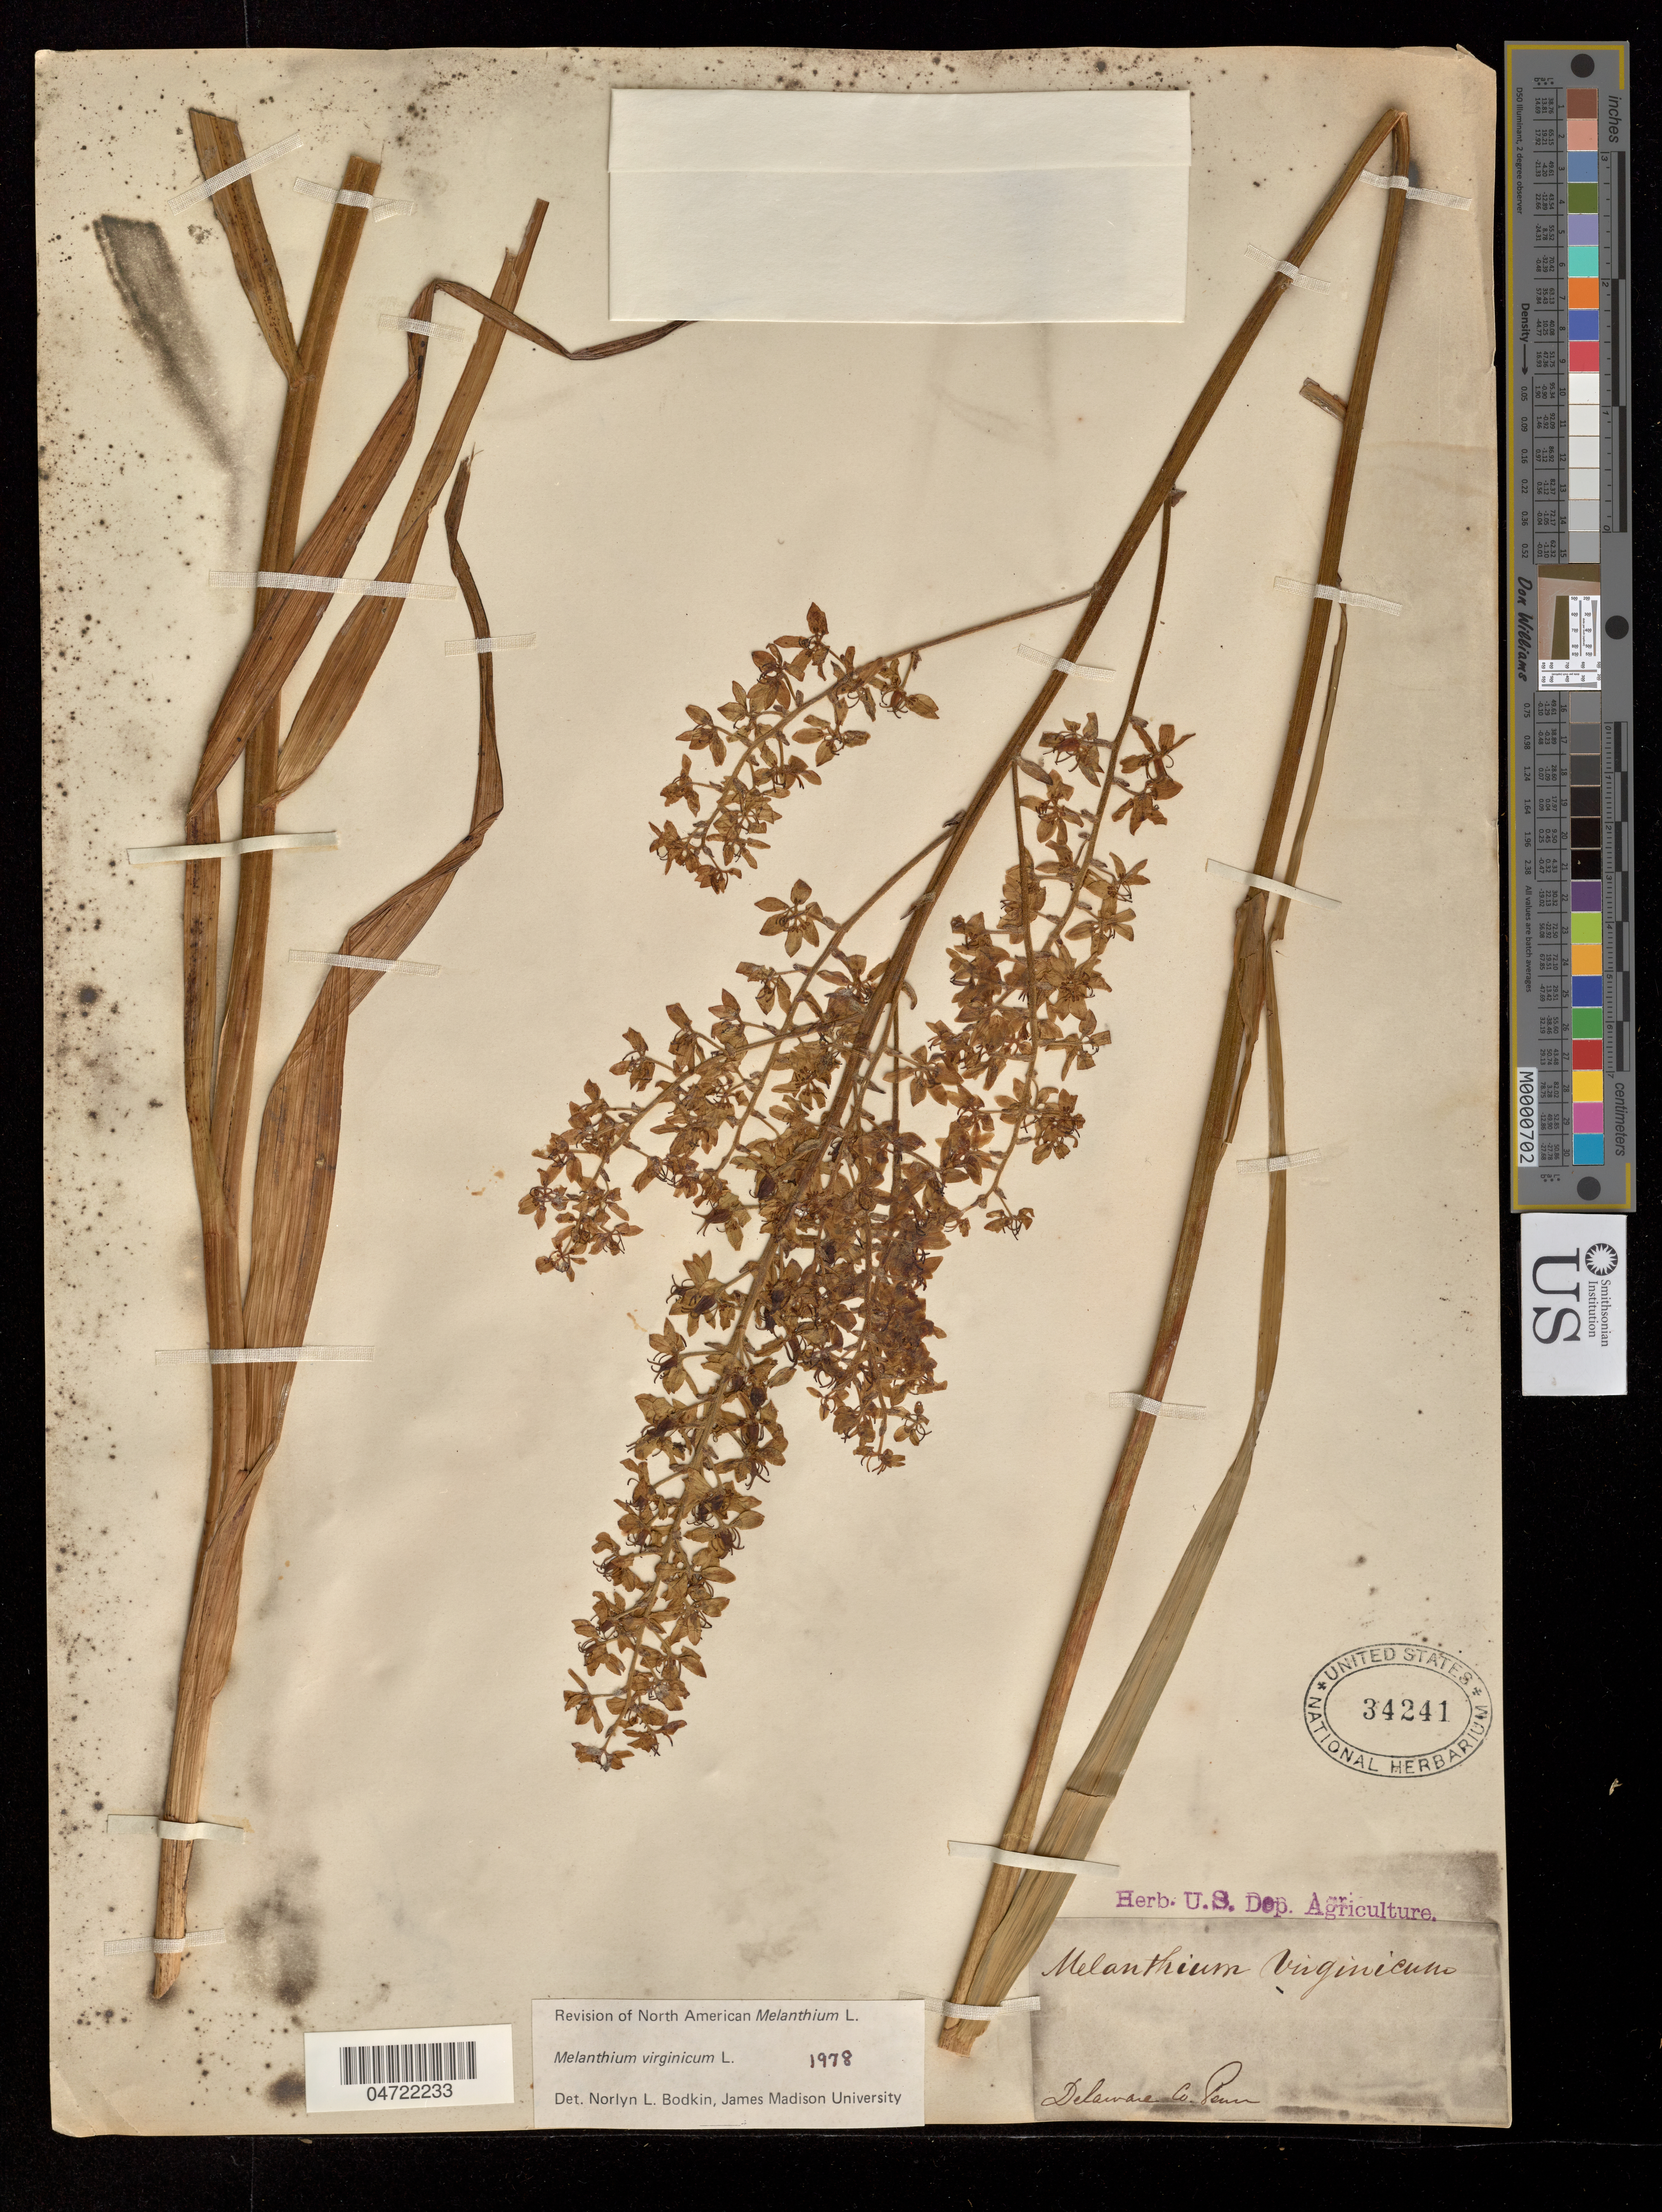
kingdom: Plantae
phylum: Tracheophyta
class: Liliopsida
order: Liliales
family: Melanthiaceae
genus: Melanthium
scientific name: Melanthium virginicum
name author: L.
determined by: Bodkin, N. L.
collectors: U.S. Department of Agriculture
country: United States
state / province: Pennsylvania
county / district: Delaware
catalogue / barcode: US 34241